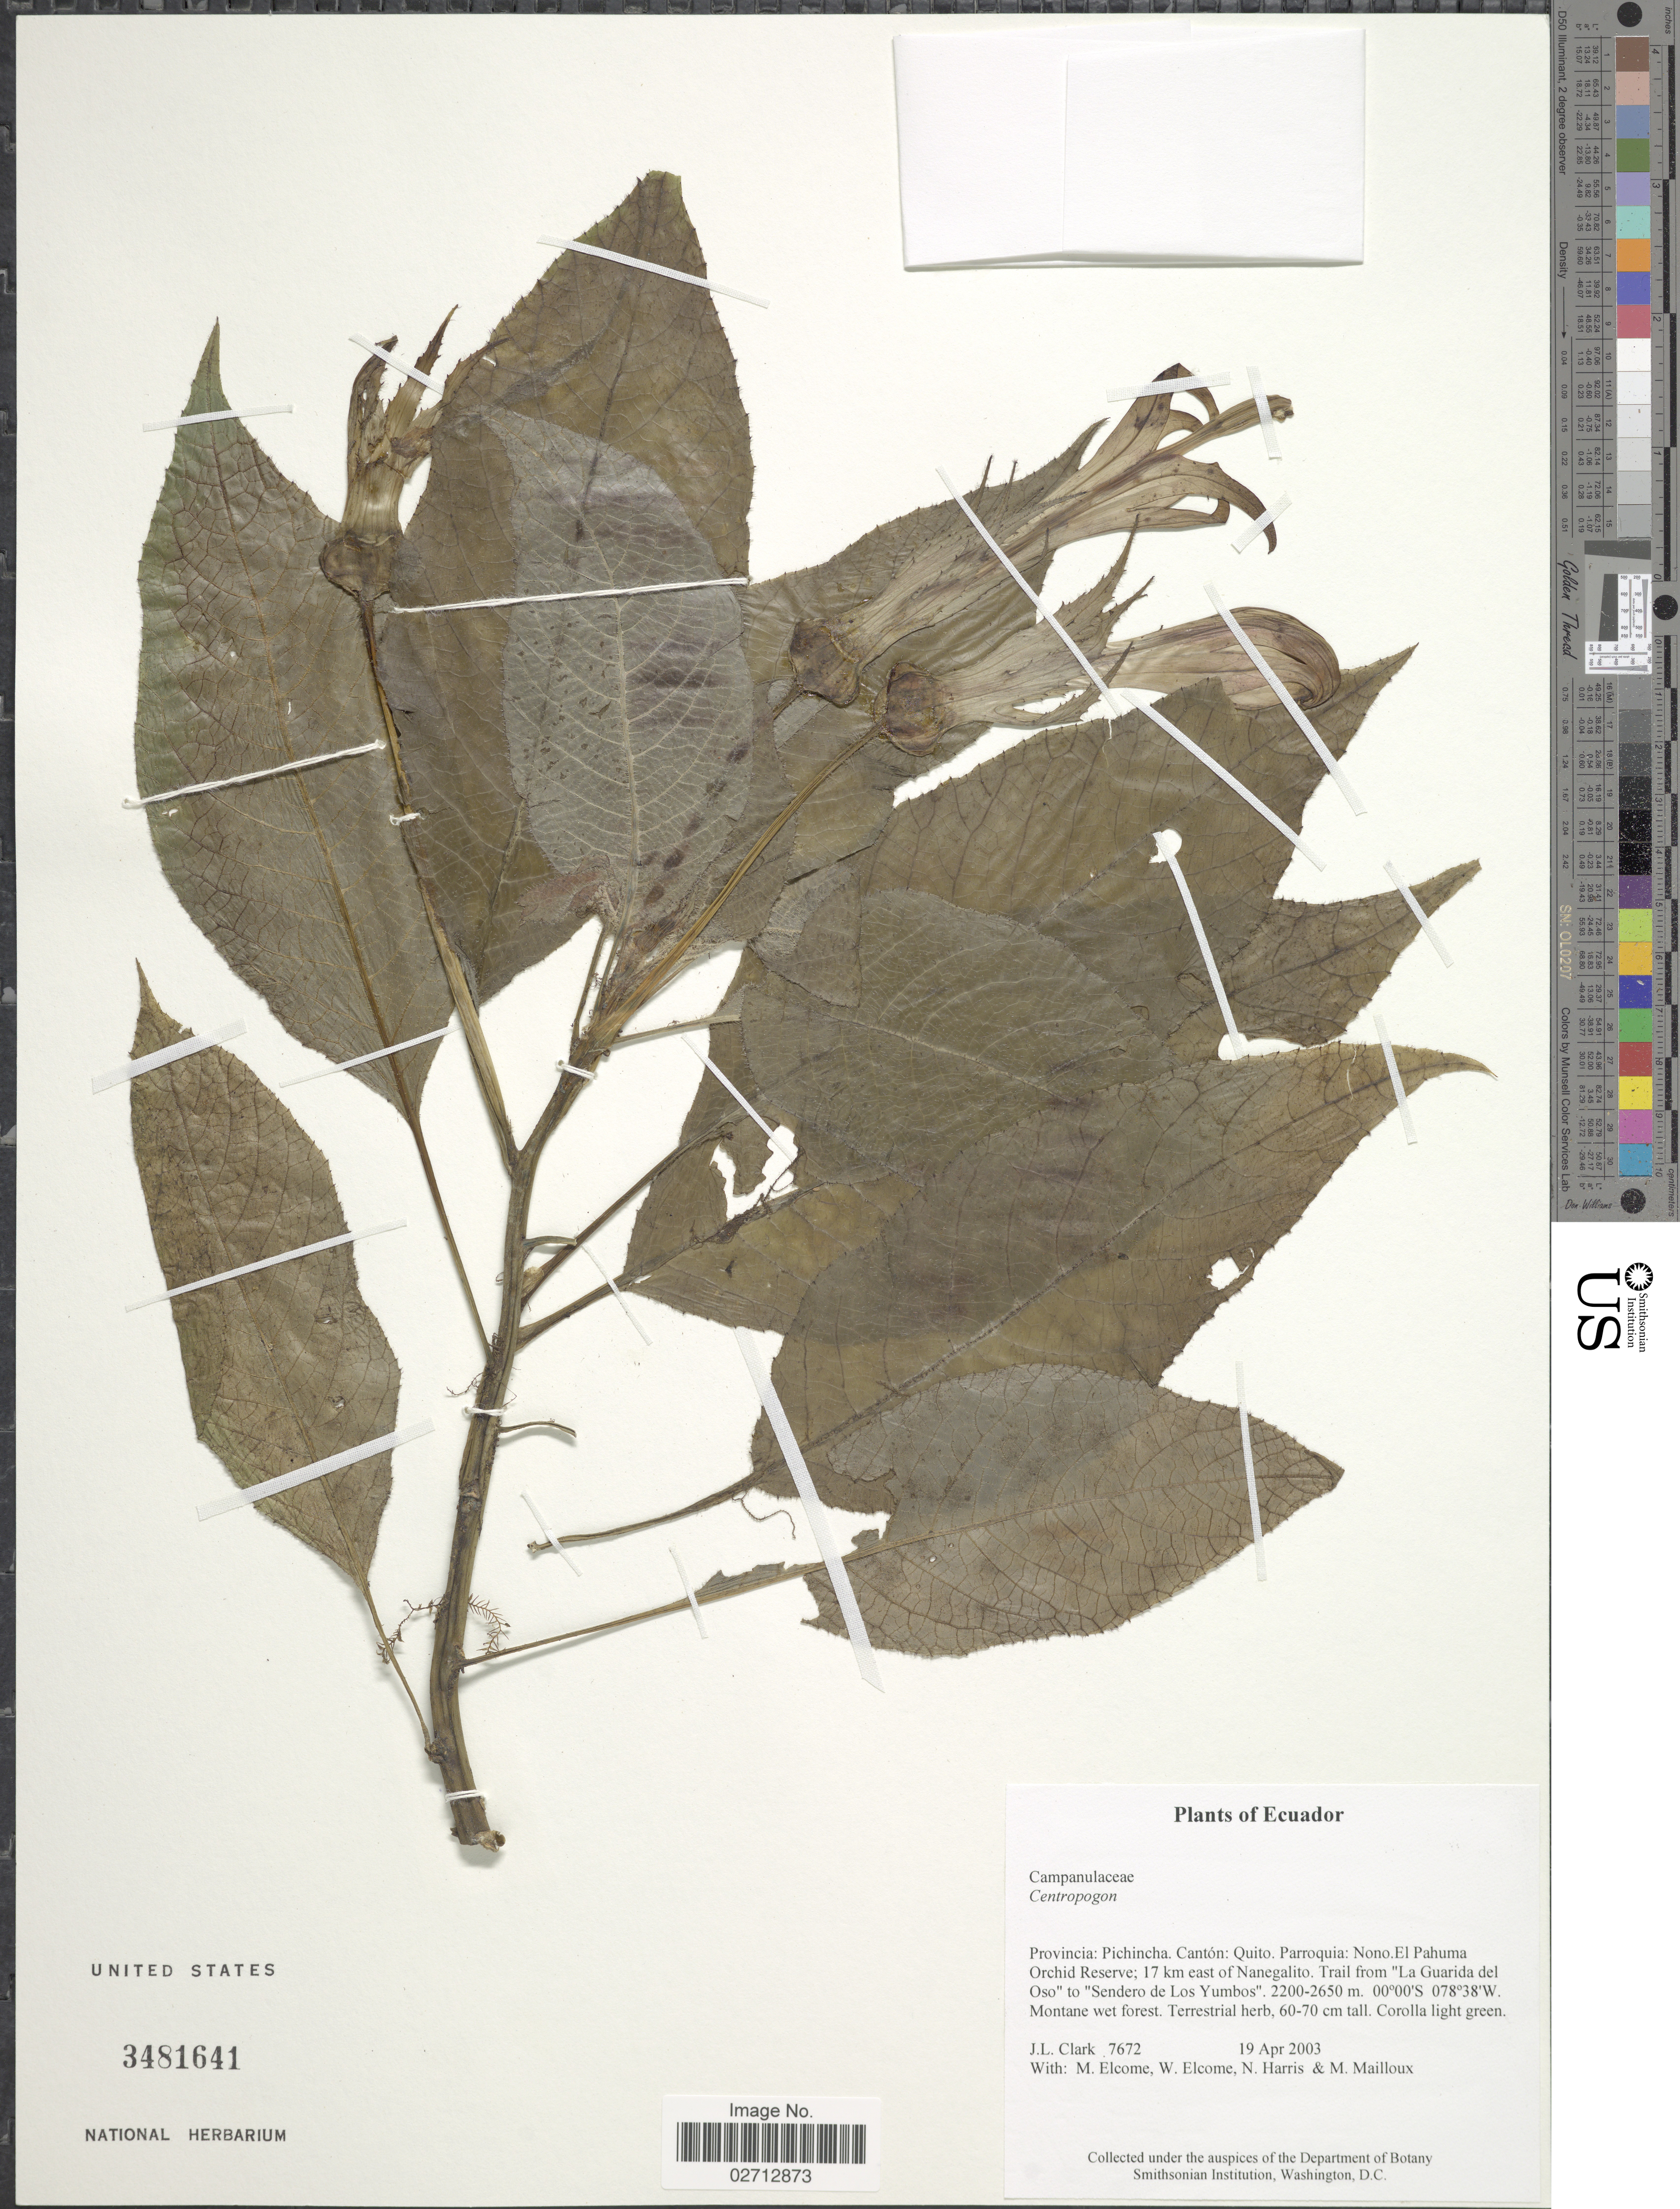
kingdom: Plantae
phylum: Tracheophyta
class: Magnoliopsida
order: Asterales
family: Campanulaceae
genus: Centropogon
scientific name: Centropogon nigricans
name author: Zahlbr.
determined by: Lagomarsino, L. P.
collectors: J. L. Clark, M. Elcome, W. Elcome, N. Harris & M. Mailloux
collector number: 7672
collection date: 2003-04-19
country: Ecuador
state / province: Pichincha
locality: Canton: Quito. Parroquia: Nono. El Pahuma Orchid Reserve; 17 km east of Nanegalito. Trail from "La Guarida del Oso" to "Sendero de Los Yumbos"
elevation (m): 2200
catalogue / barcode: US 3481641